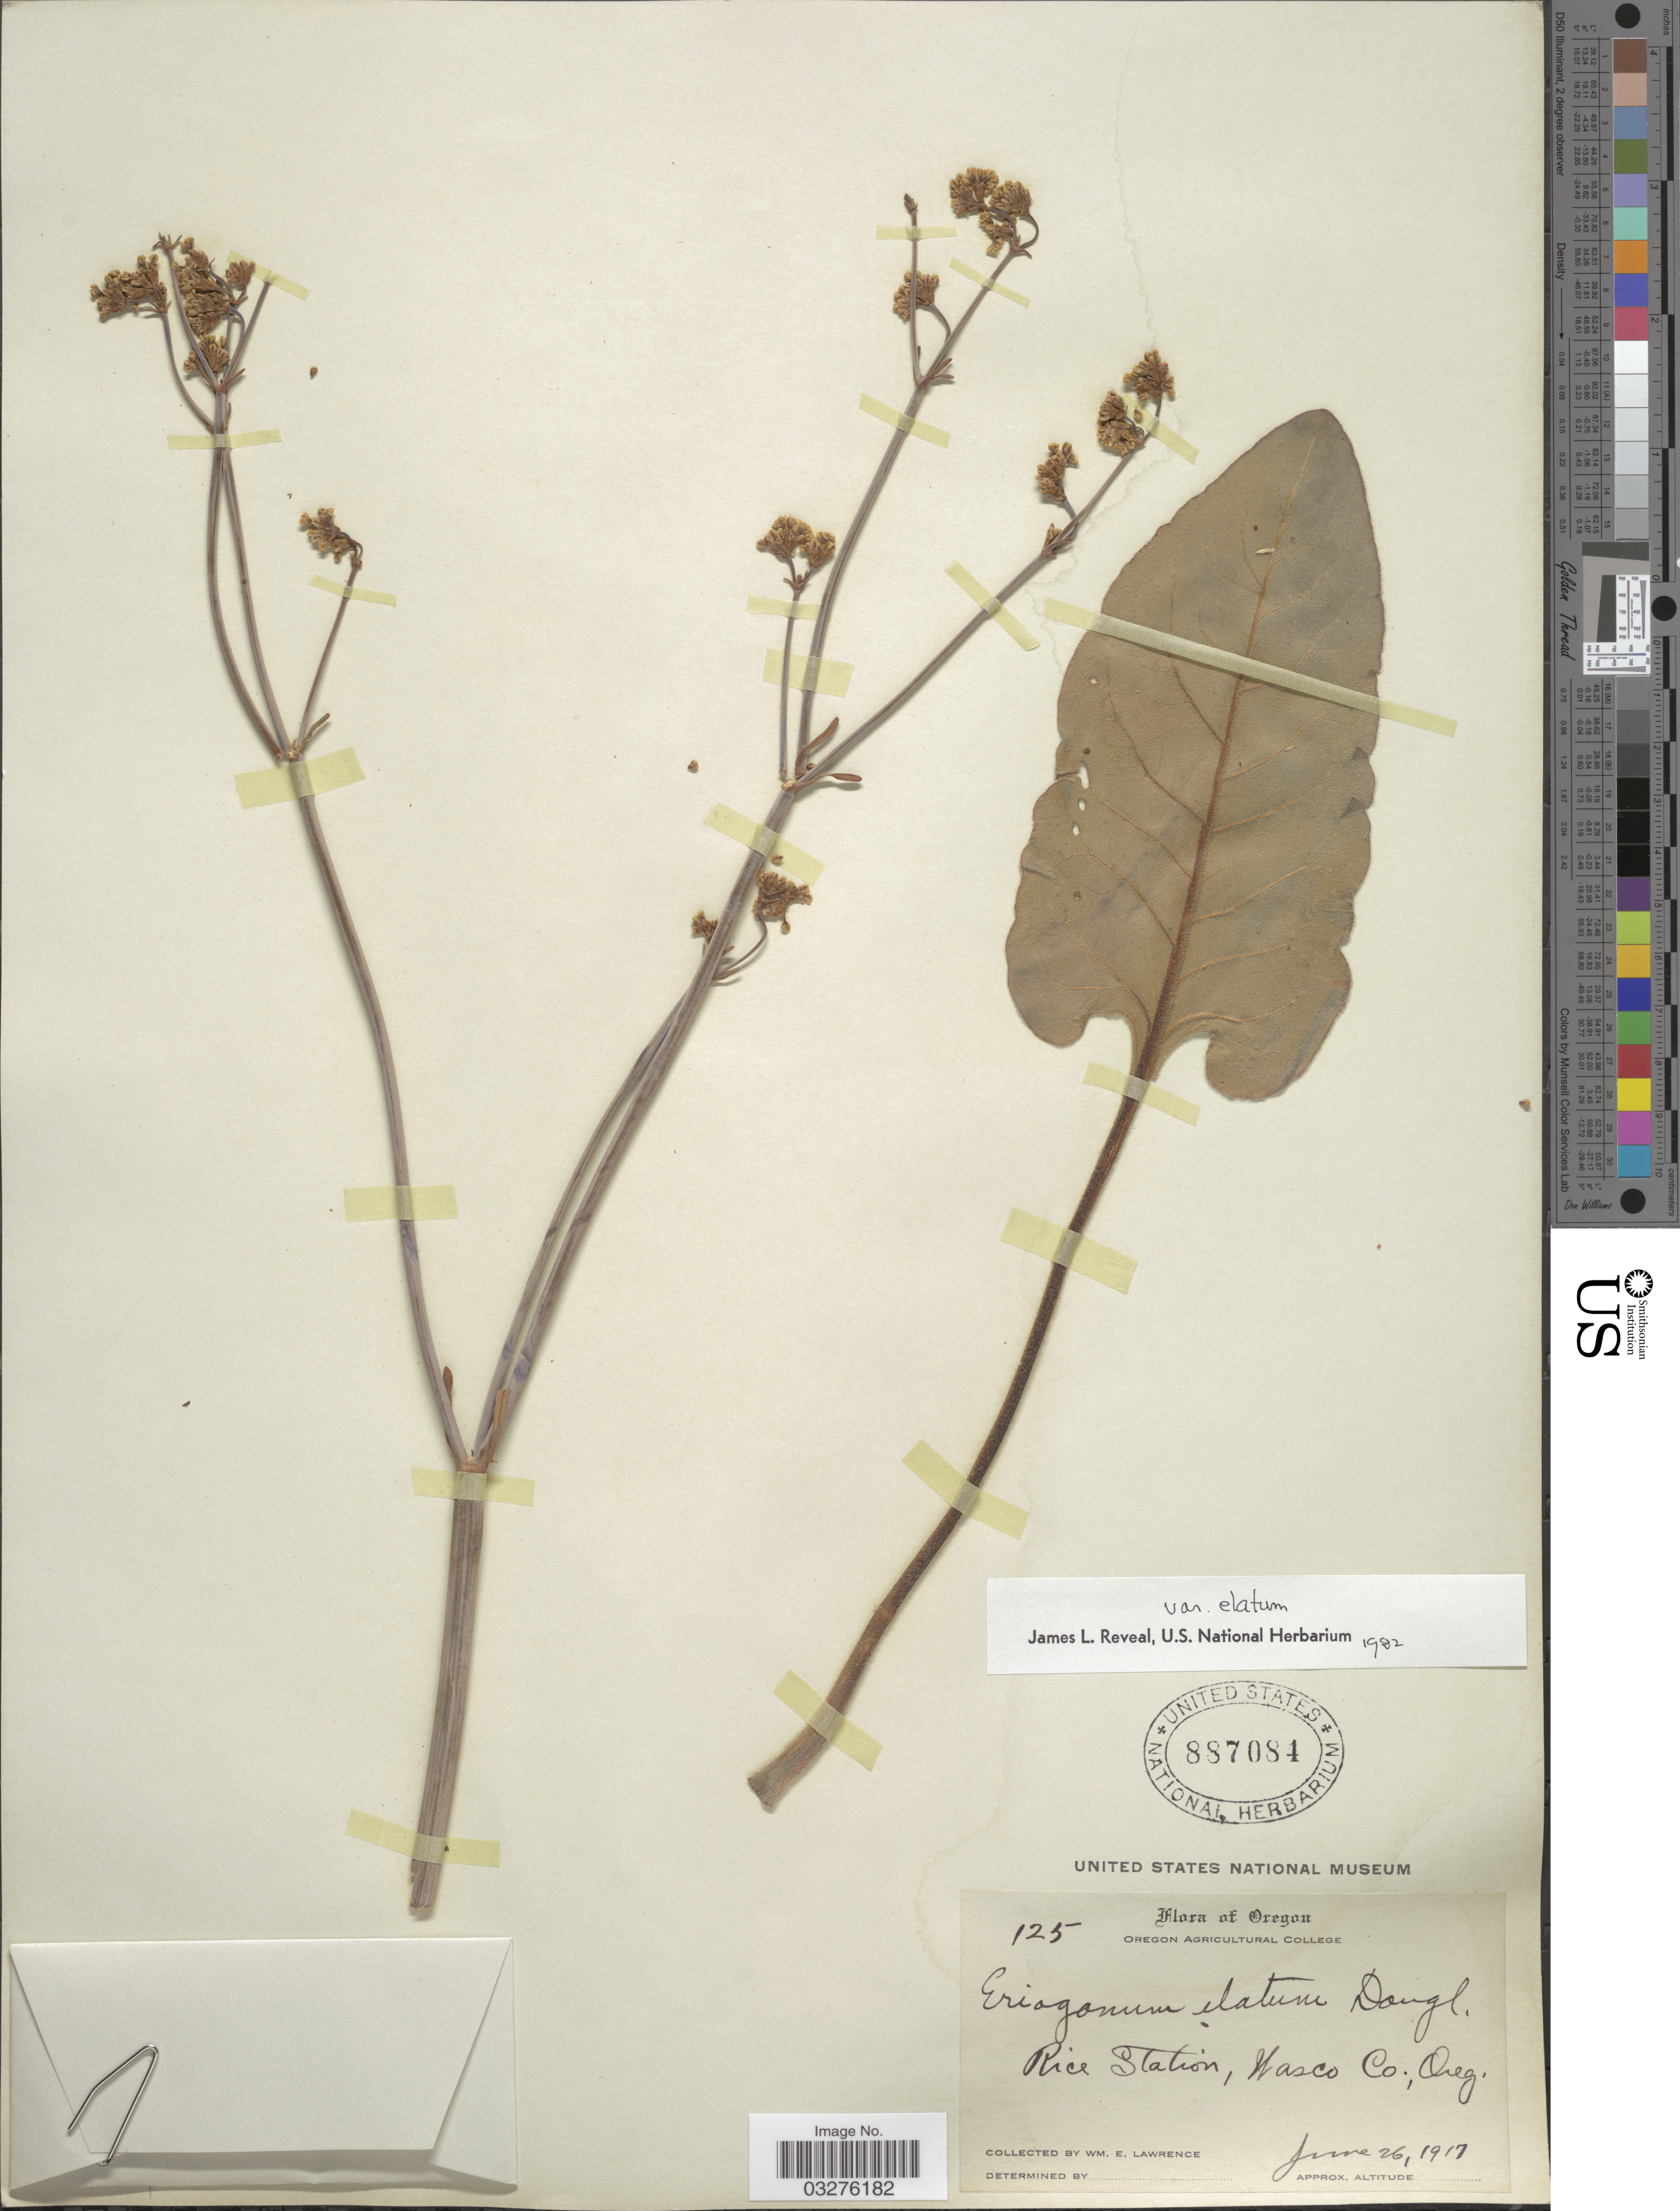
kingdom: Plantae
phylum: Tracheophyta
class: Magnoliopsida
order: Caryophyllales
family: Polygonaceae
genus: Eriogonum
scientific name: Eriogonum elatum var. elatum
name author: Douglas ex Benth.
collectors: W. Lawrence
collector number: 125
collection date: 1917-06-26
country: United States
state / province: Oregon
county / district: Wasco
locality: Rice Station, Wasco Co.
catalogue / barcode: US 887084